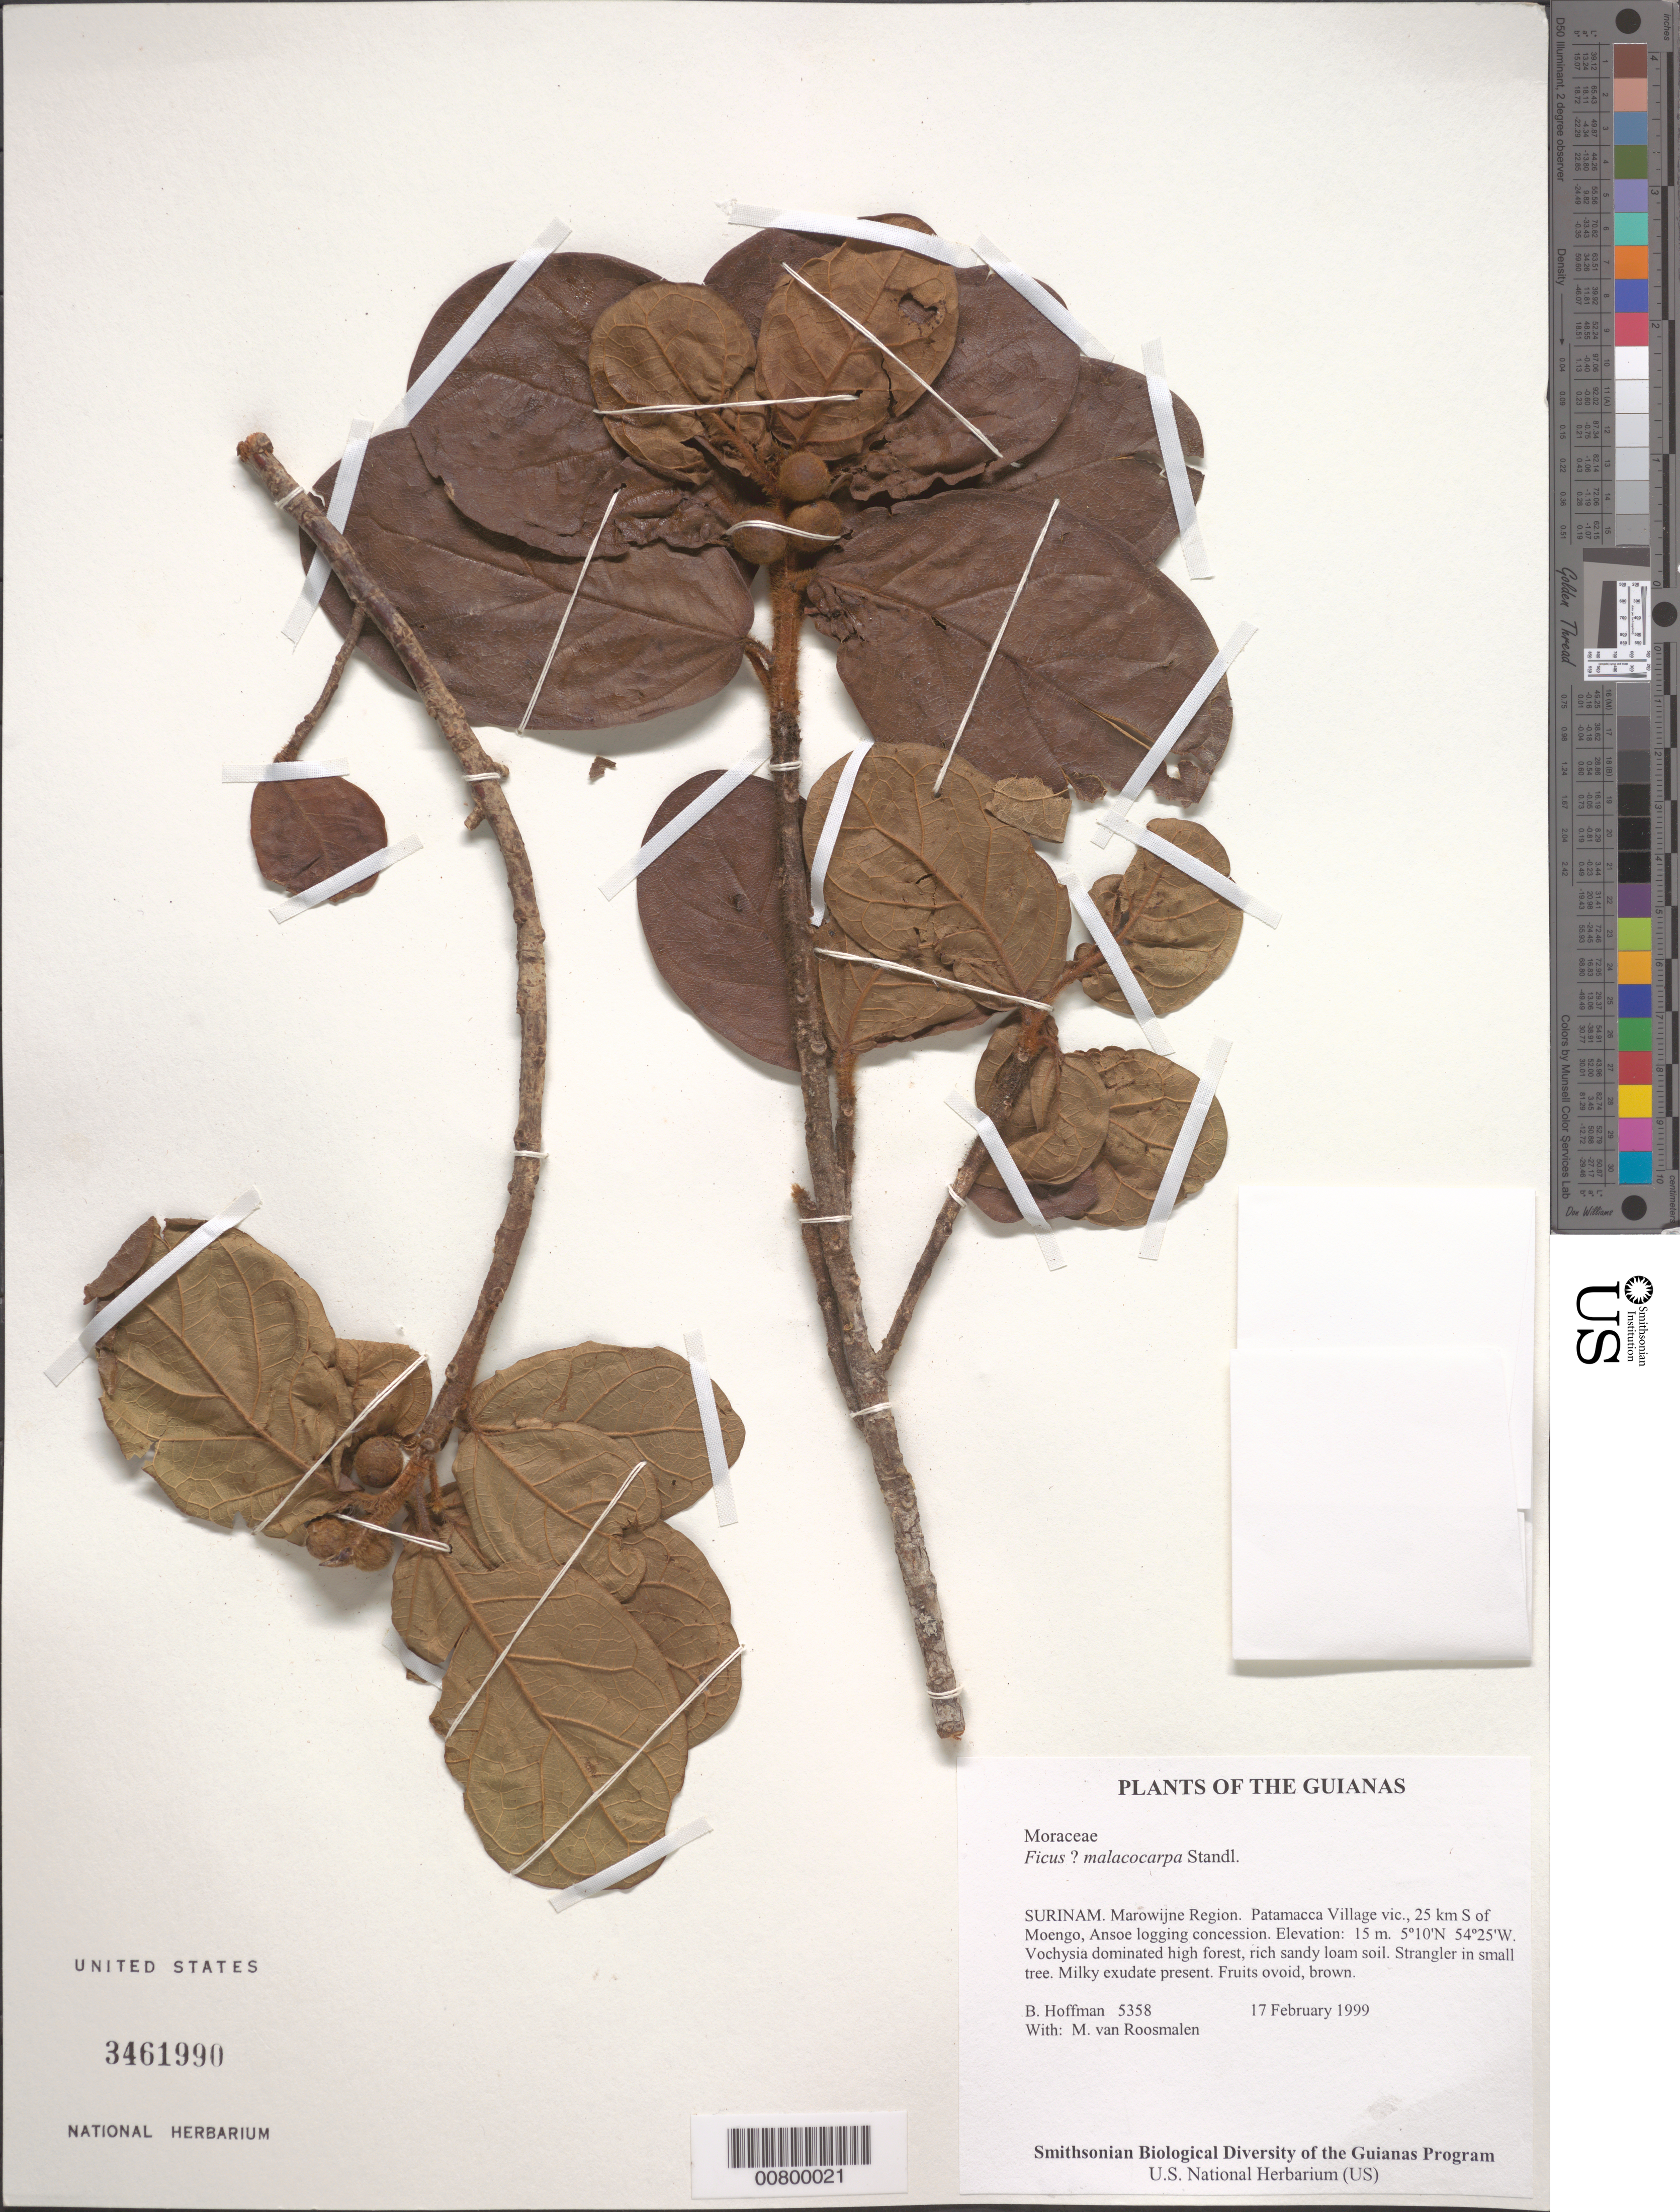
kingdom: Plantae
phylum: Tracheophyta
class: Magnoliopsida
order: Rosales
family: Moraceae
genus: Ficus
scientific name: Ficus malacocarpa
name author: Standl.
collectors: B. Hoffman & M. Roosmalen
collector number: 5358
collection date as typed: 17 February 1999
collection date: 1999-02-17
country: Suriname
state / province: Marowijne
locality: Patamacca Village vic., 25 km S of Moengo, Ansoe logging concession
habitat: Vochysia dominated high forest, rich sandy loam soil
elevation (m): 15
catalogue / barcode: US 3461990